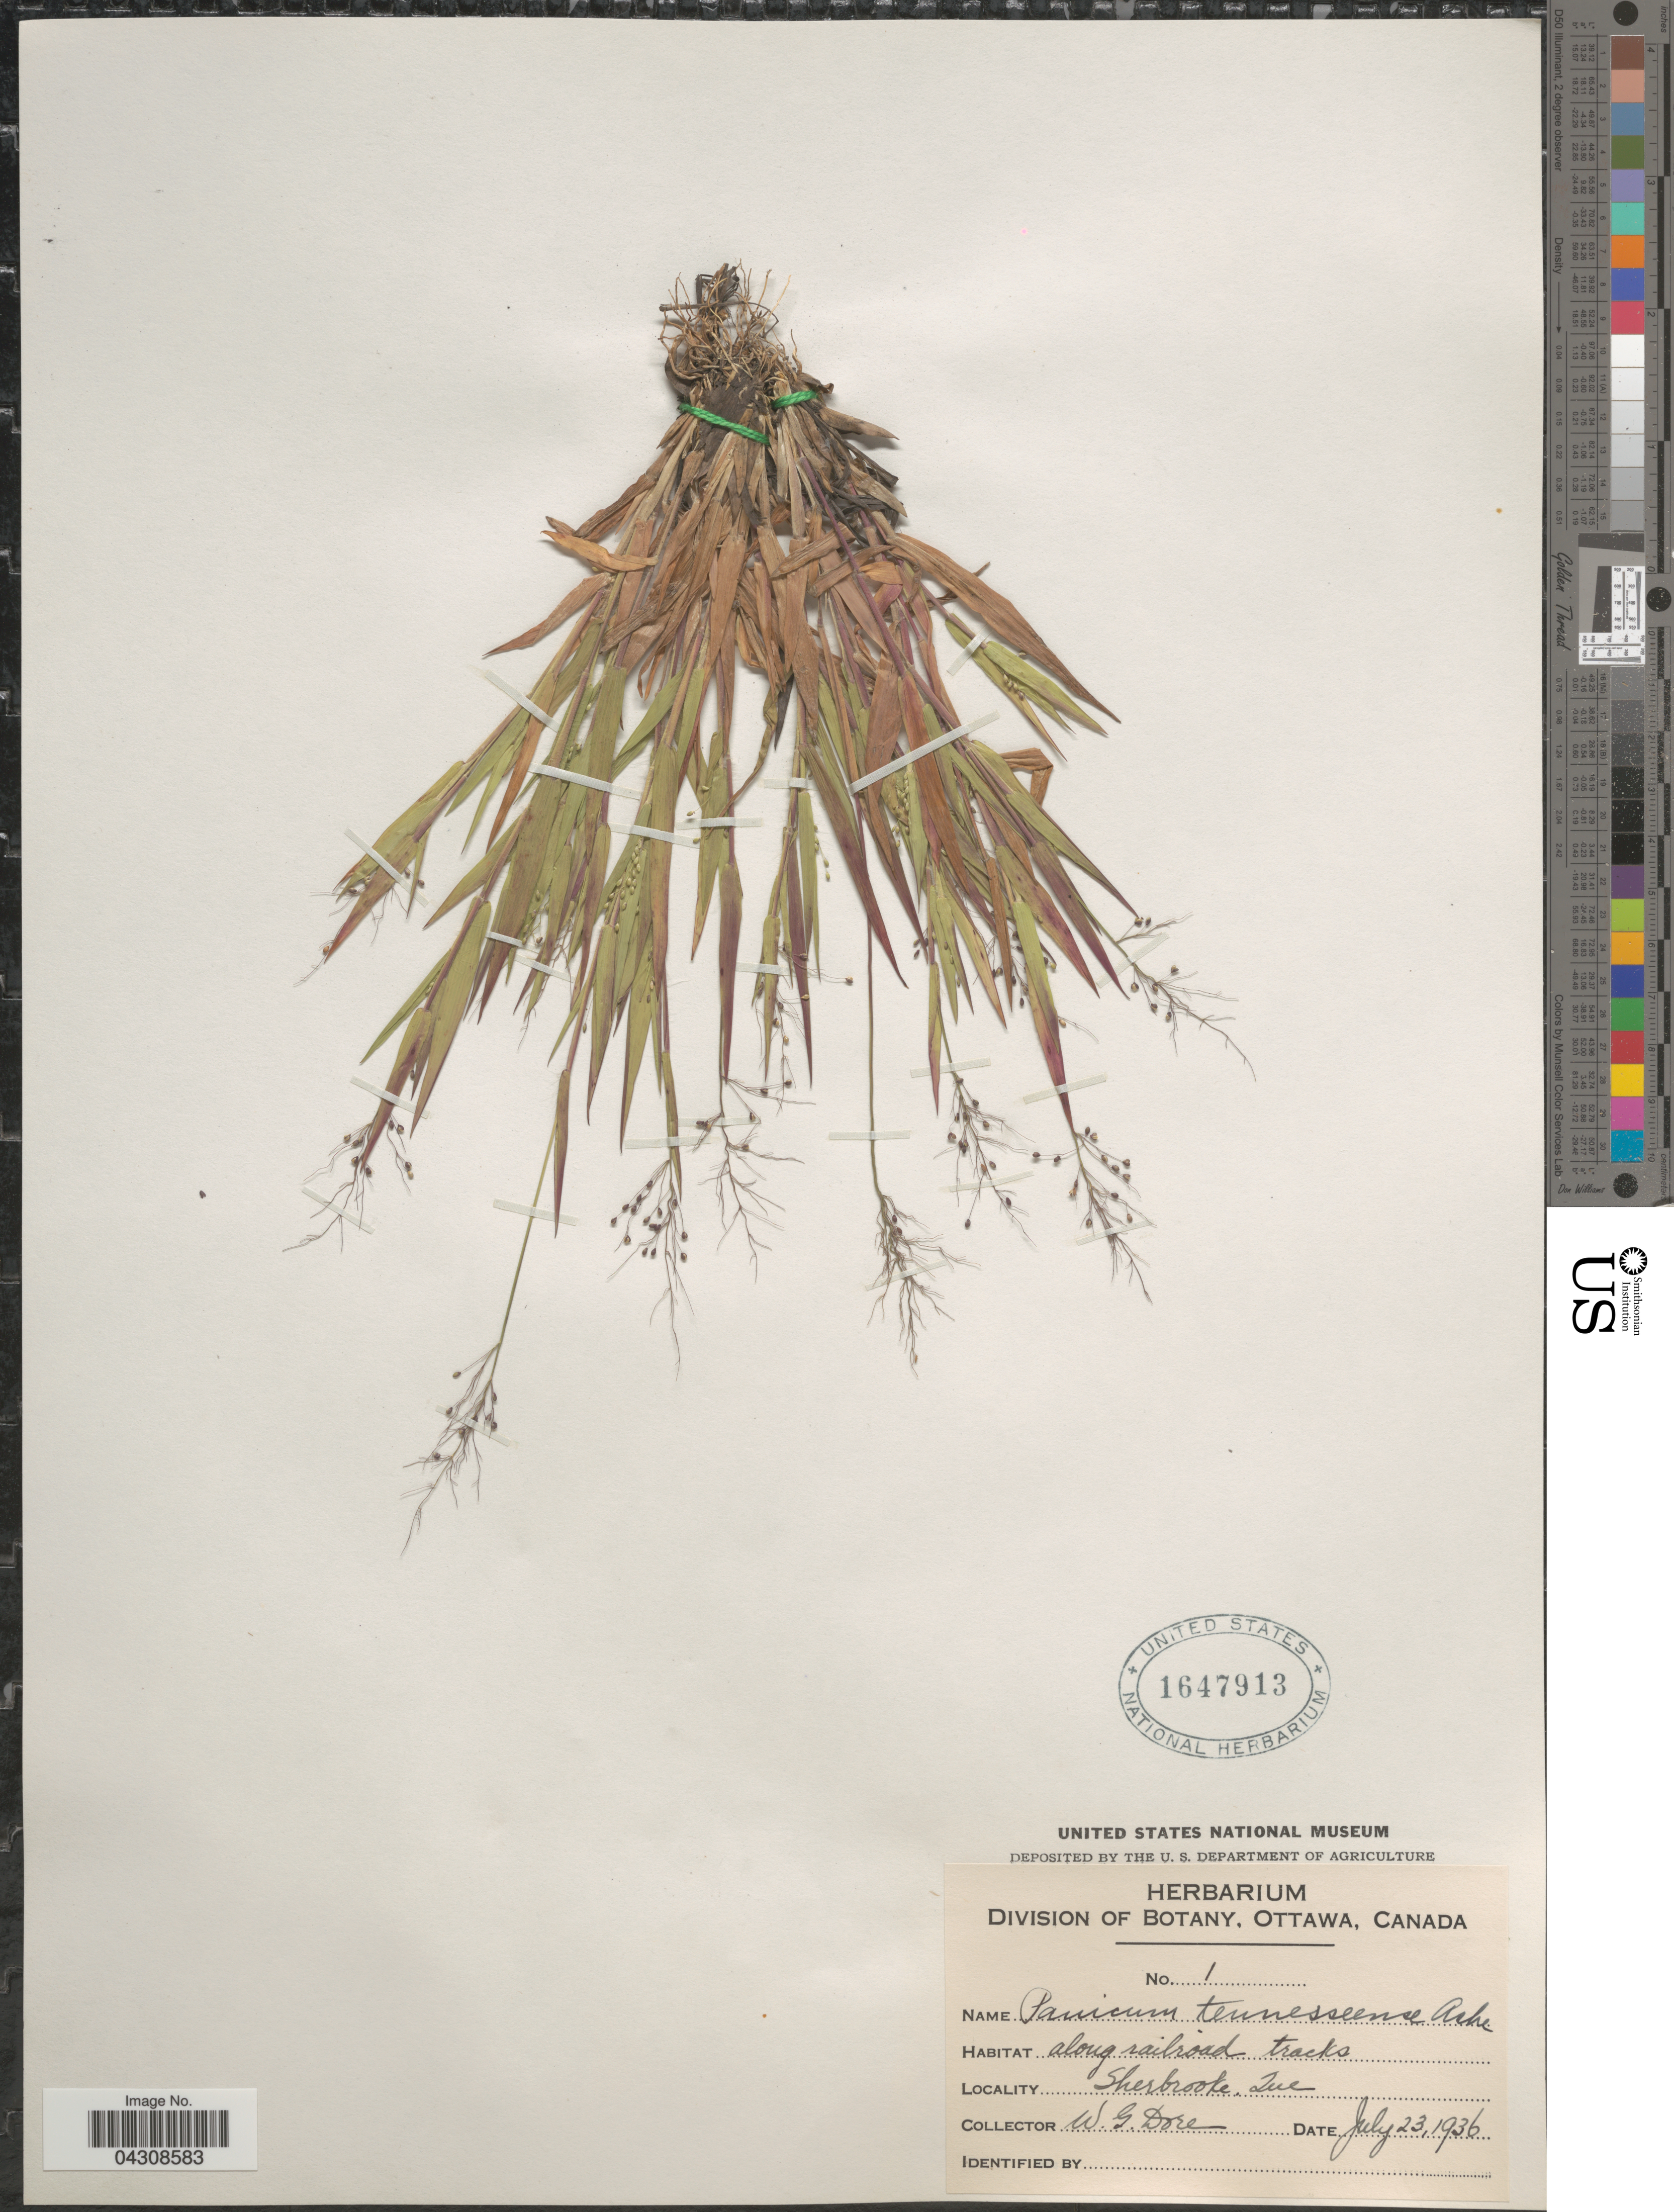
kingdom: Plantae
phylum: Tracheophyta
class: Liliopsida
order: Poales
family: Poaceae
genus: Dichanthelium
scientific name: Dichanthelium acuminatum var. acuminatum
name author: (Sw.) Gould & C.A. Clark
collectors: W. Dore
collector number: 1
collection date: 1936-07-23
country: Canada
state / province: Quebec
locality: Along railroad tracks. Sherbrooke.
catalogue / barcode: US 1647913